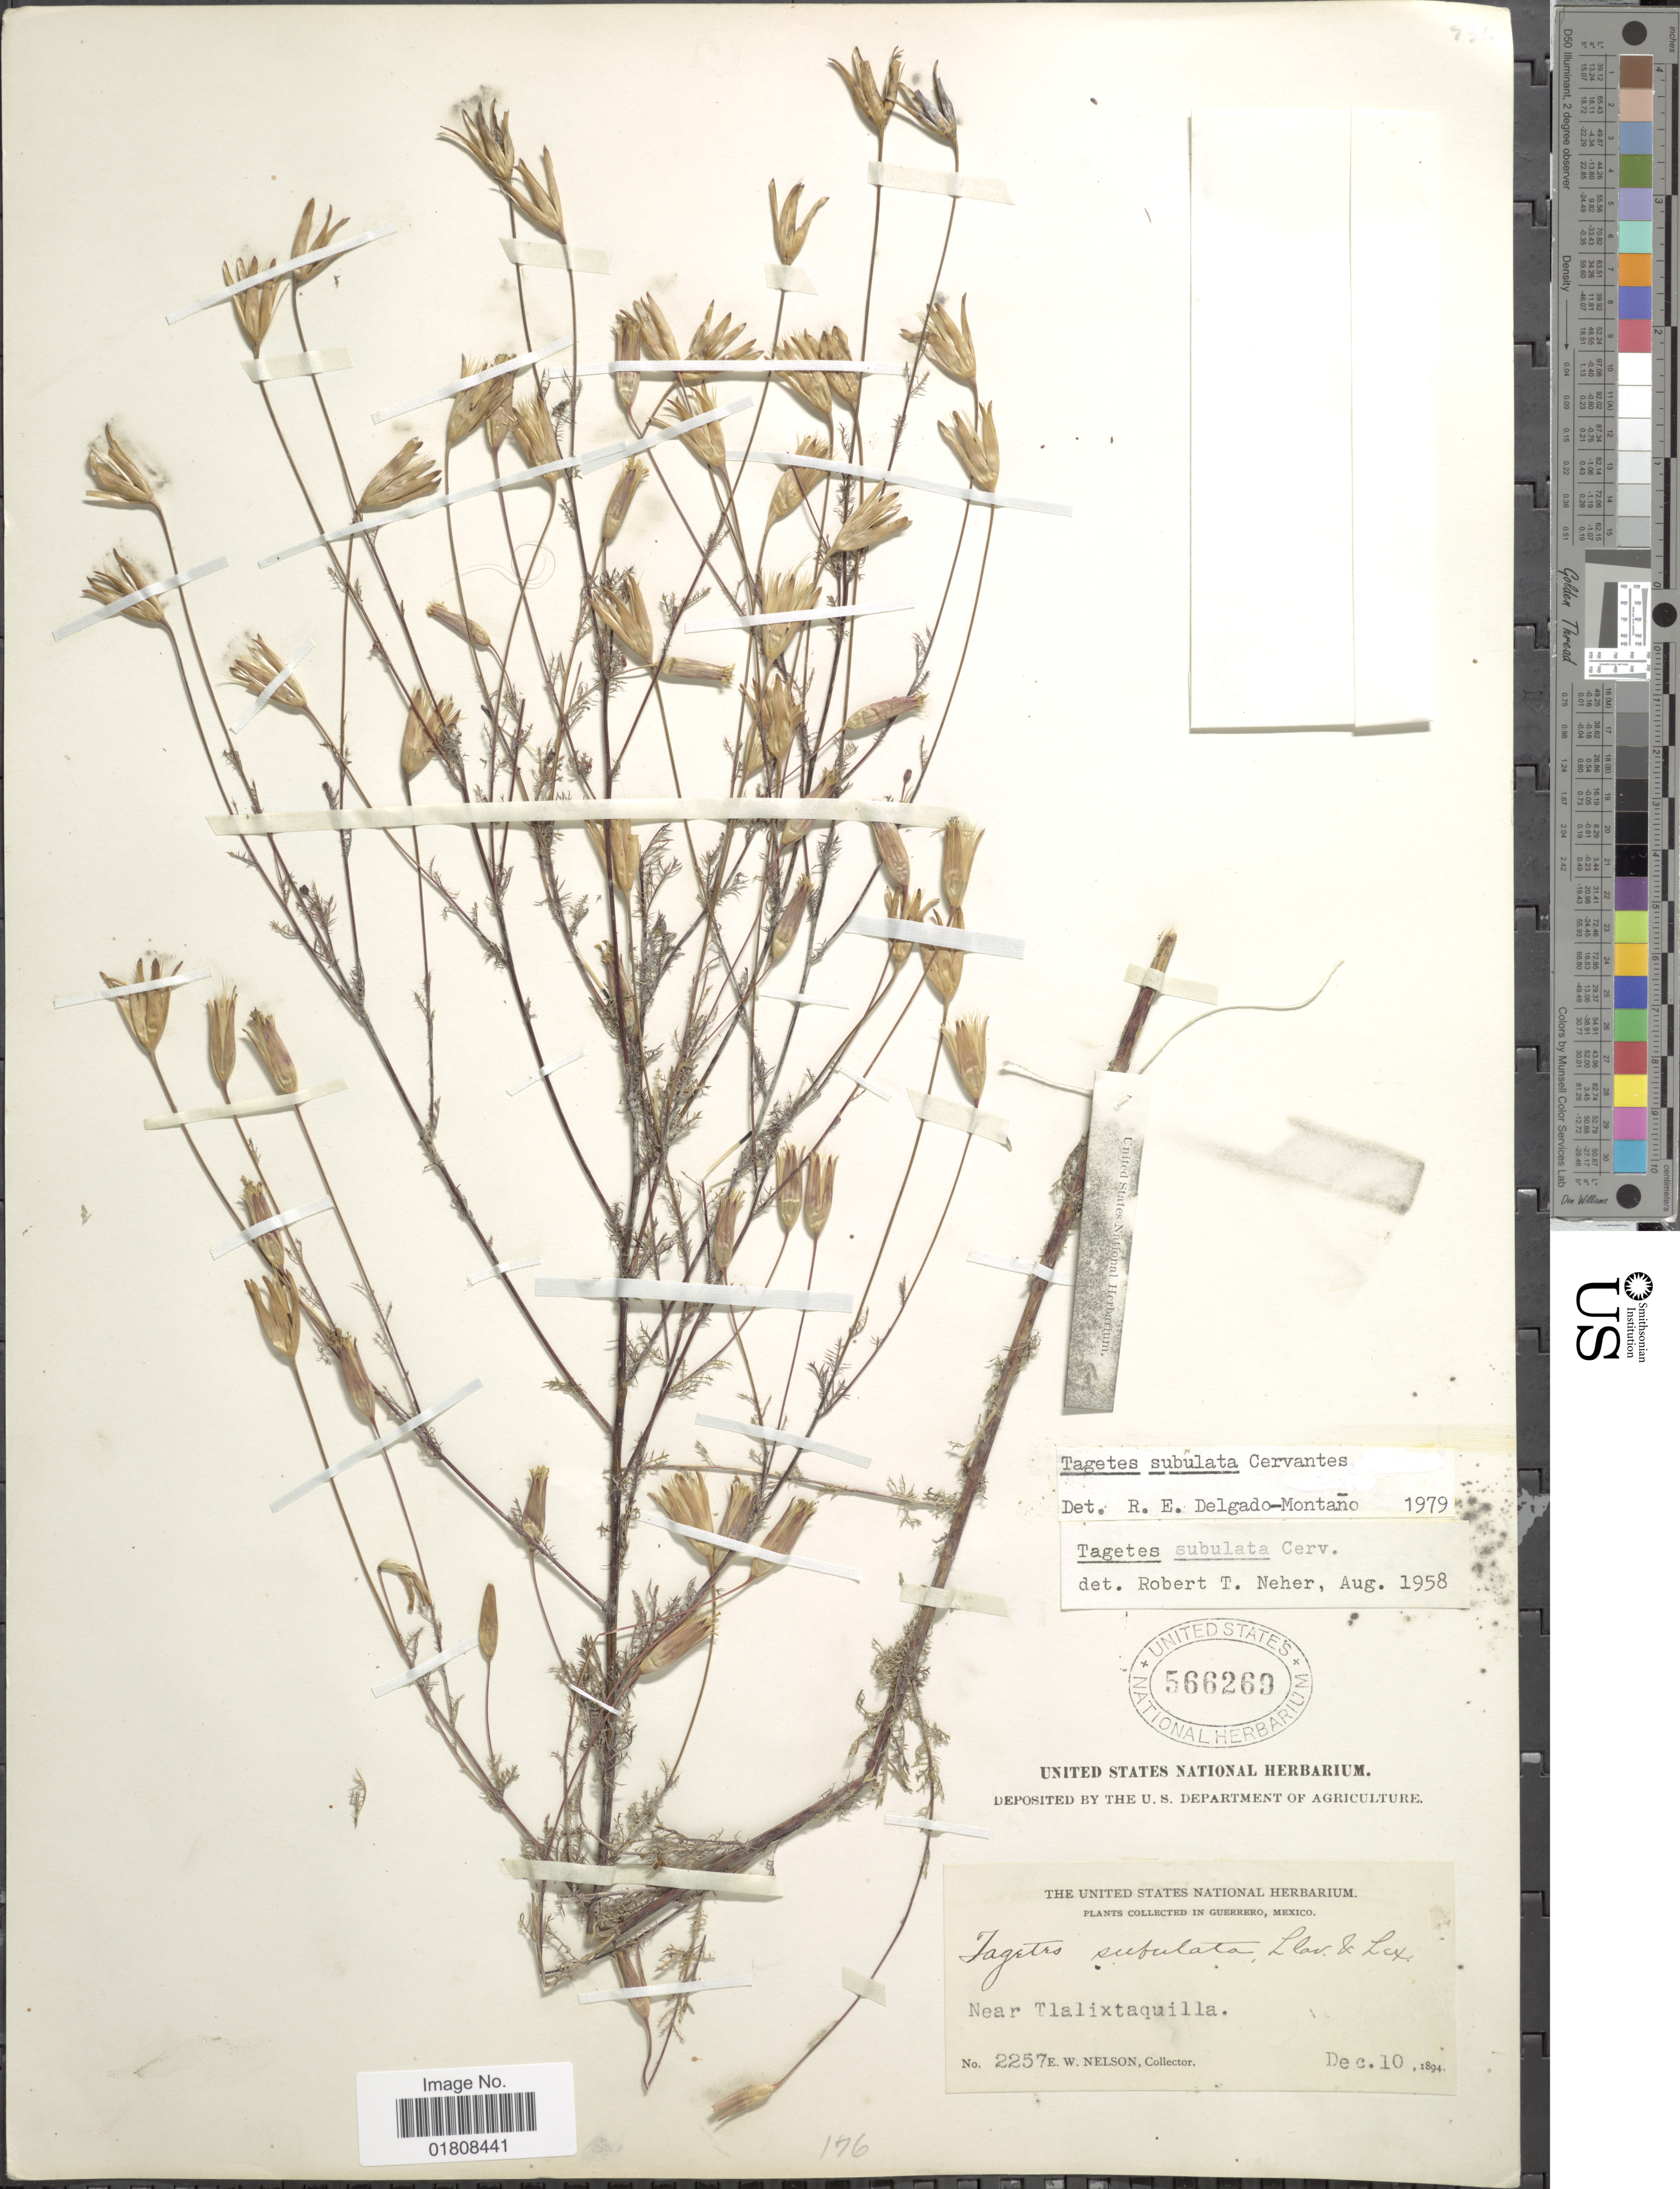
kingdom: Plantae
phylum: Tracheophyta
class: Magnoliopsida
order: Asterales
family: Asteraceae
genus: Tagetes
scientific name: Tagetes subulata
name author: Cerv.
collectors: E. W. Nelson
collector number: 2257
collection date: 1894-12-10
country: Mexico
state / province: Guerrero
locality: Near Tlalixtaquilla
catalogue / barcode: US 566269